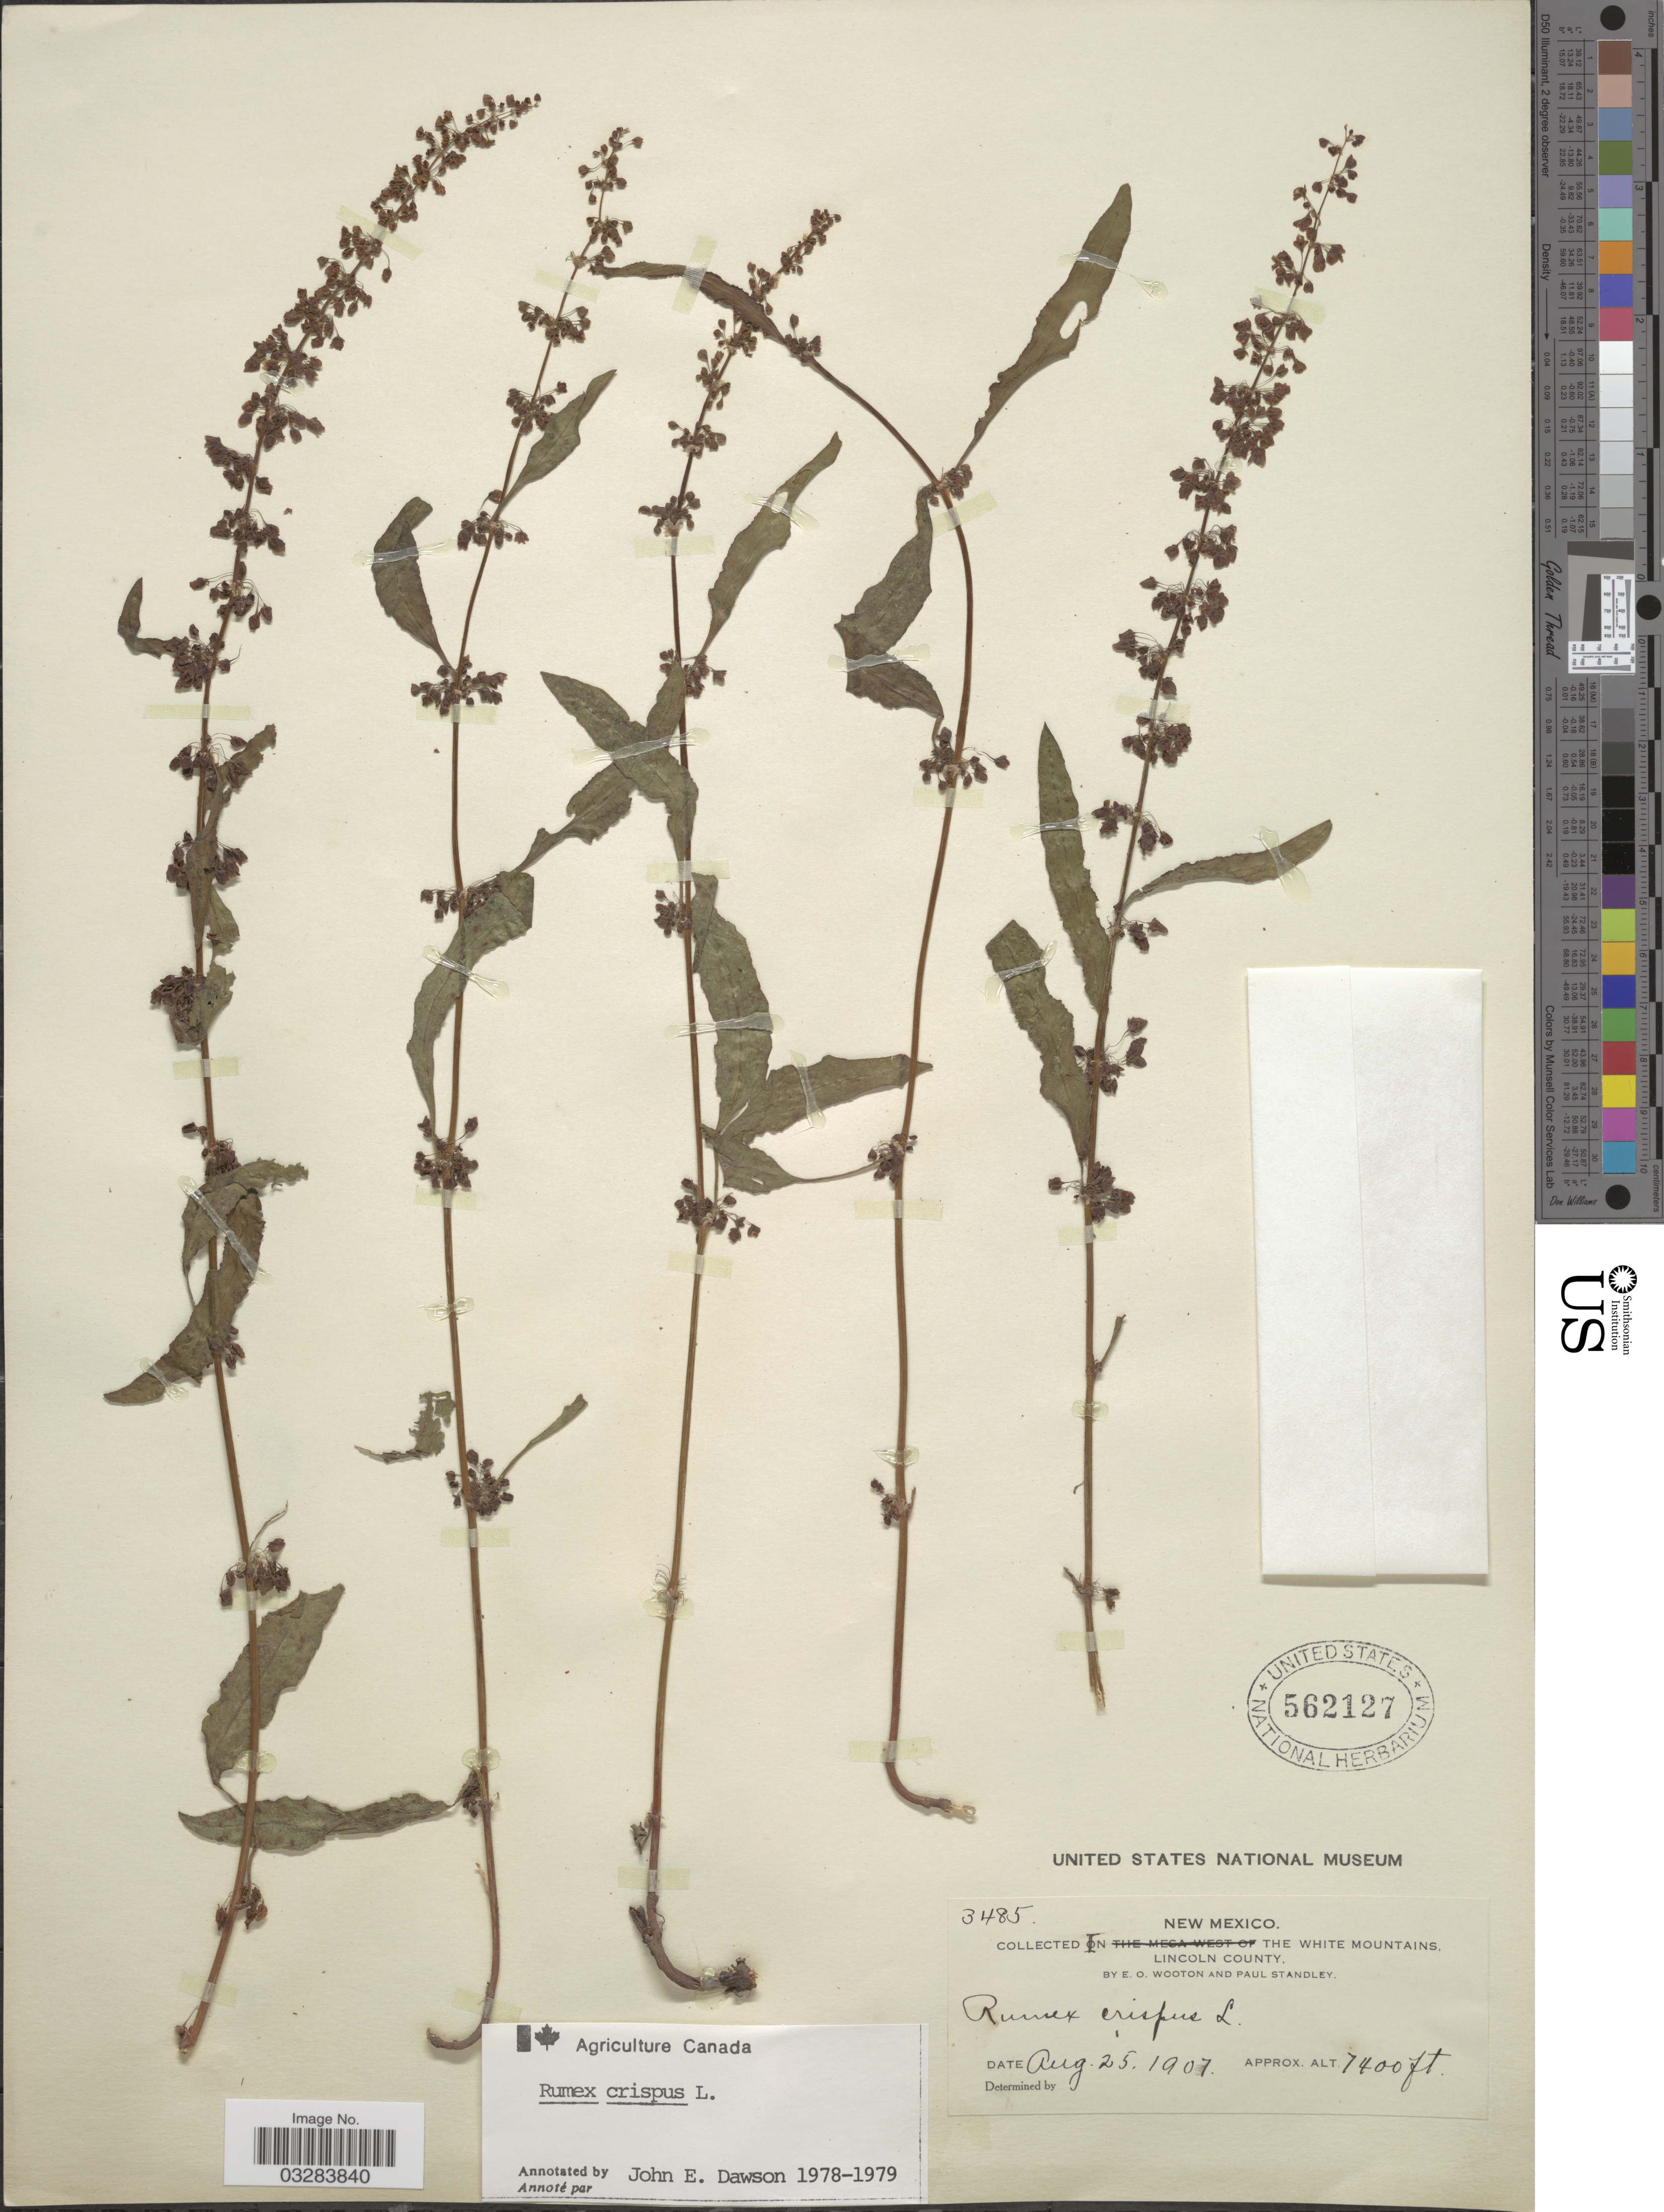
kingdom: Plantae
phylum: Tracheophyta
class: Magnoliopsida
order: Caryophyllales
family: Polygonaceae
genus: Rumex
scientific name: Rumex crispus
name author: L.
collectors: E. O. Wooton & P. C. Standley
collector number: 3485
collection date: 1907-08-25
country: United States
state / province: New Mexico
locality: In the White Mountains, Lincoln County.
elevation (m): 2256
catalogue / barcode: US 562127